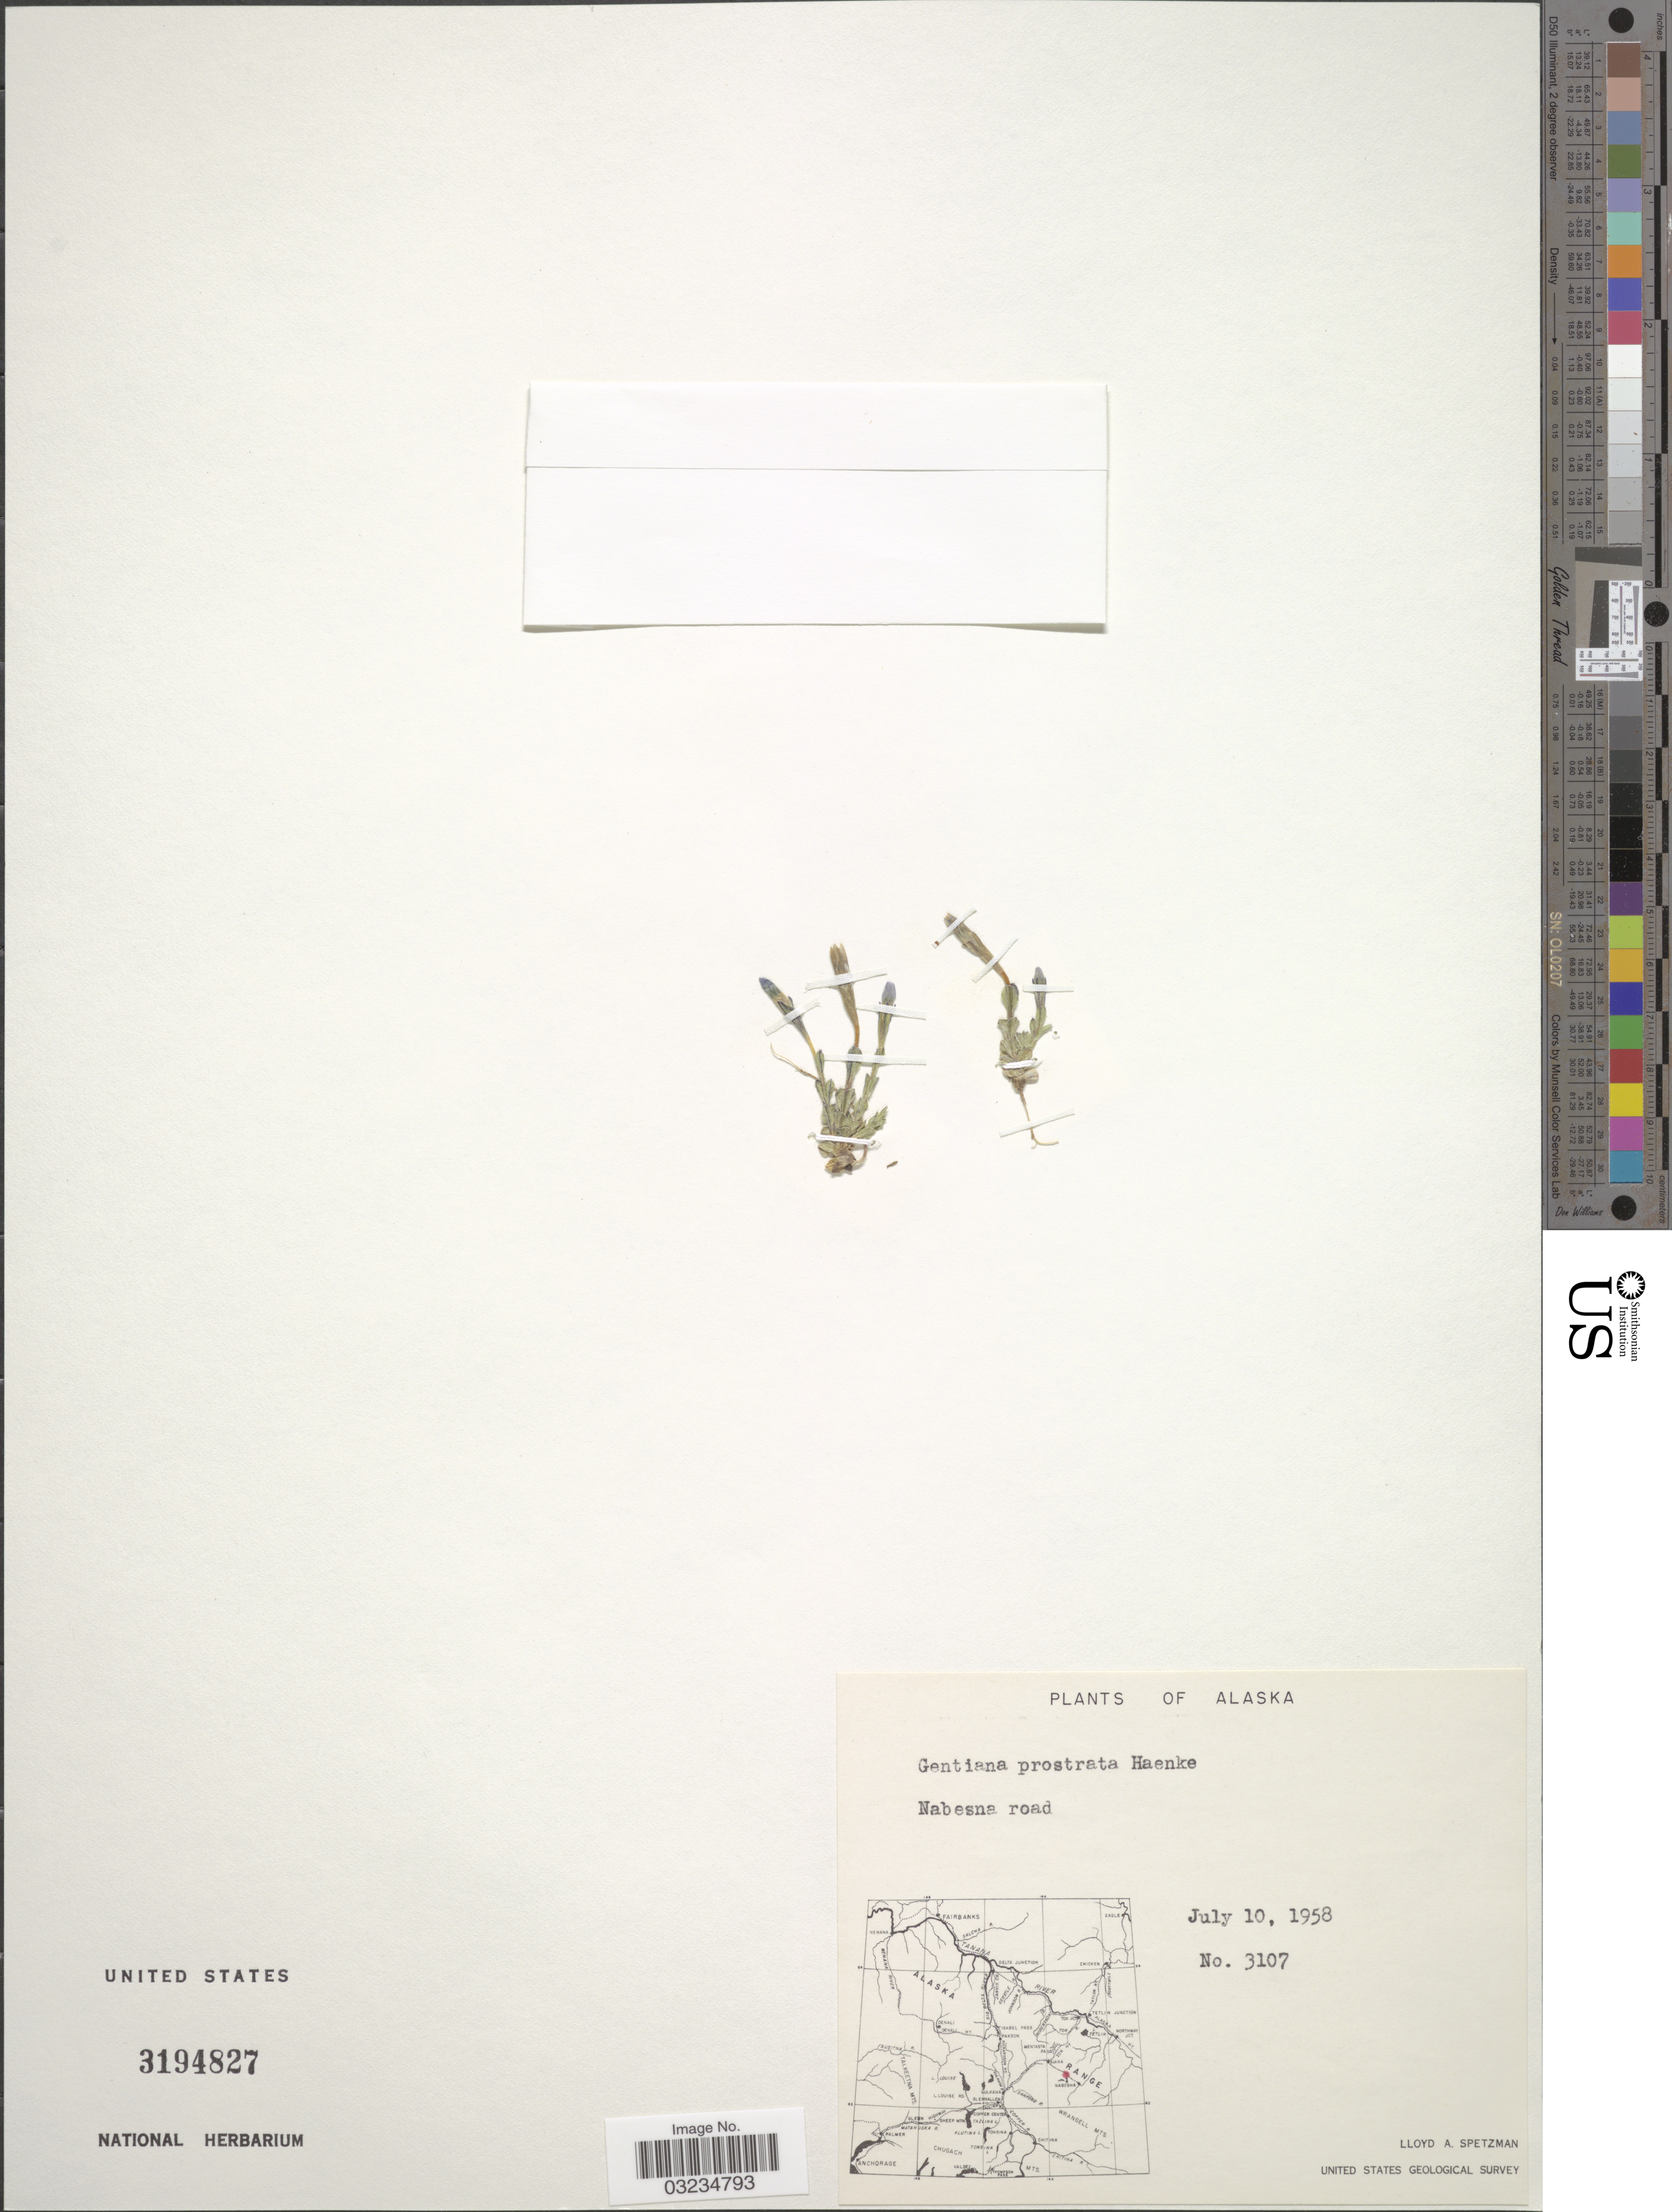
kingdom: Plantae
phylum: Tracheophyta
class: Magnoliopsida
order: Gentianales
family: Gentianaceae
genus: Gentiana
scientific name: Gentiana prostrata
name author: Haenke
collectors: L. Spetzman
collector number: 3107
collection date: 1958-07-10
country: United States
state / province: Alaska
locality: Nabesna road.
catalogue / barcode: US 3194827